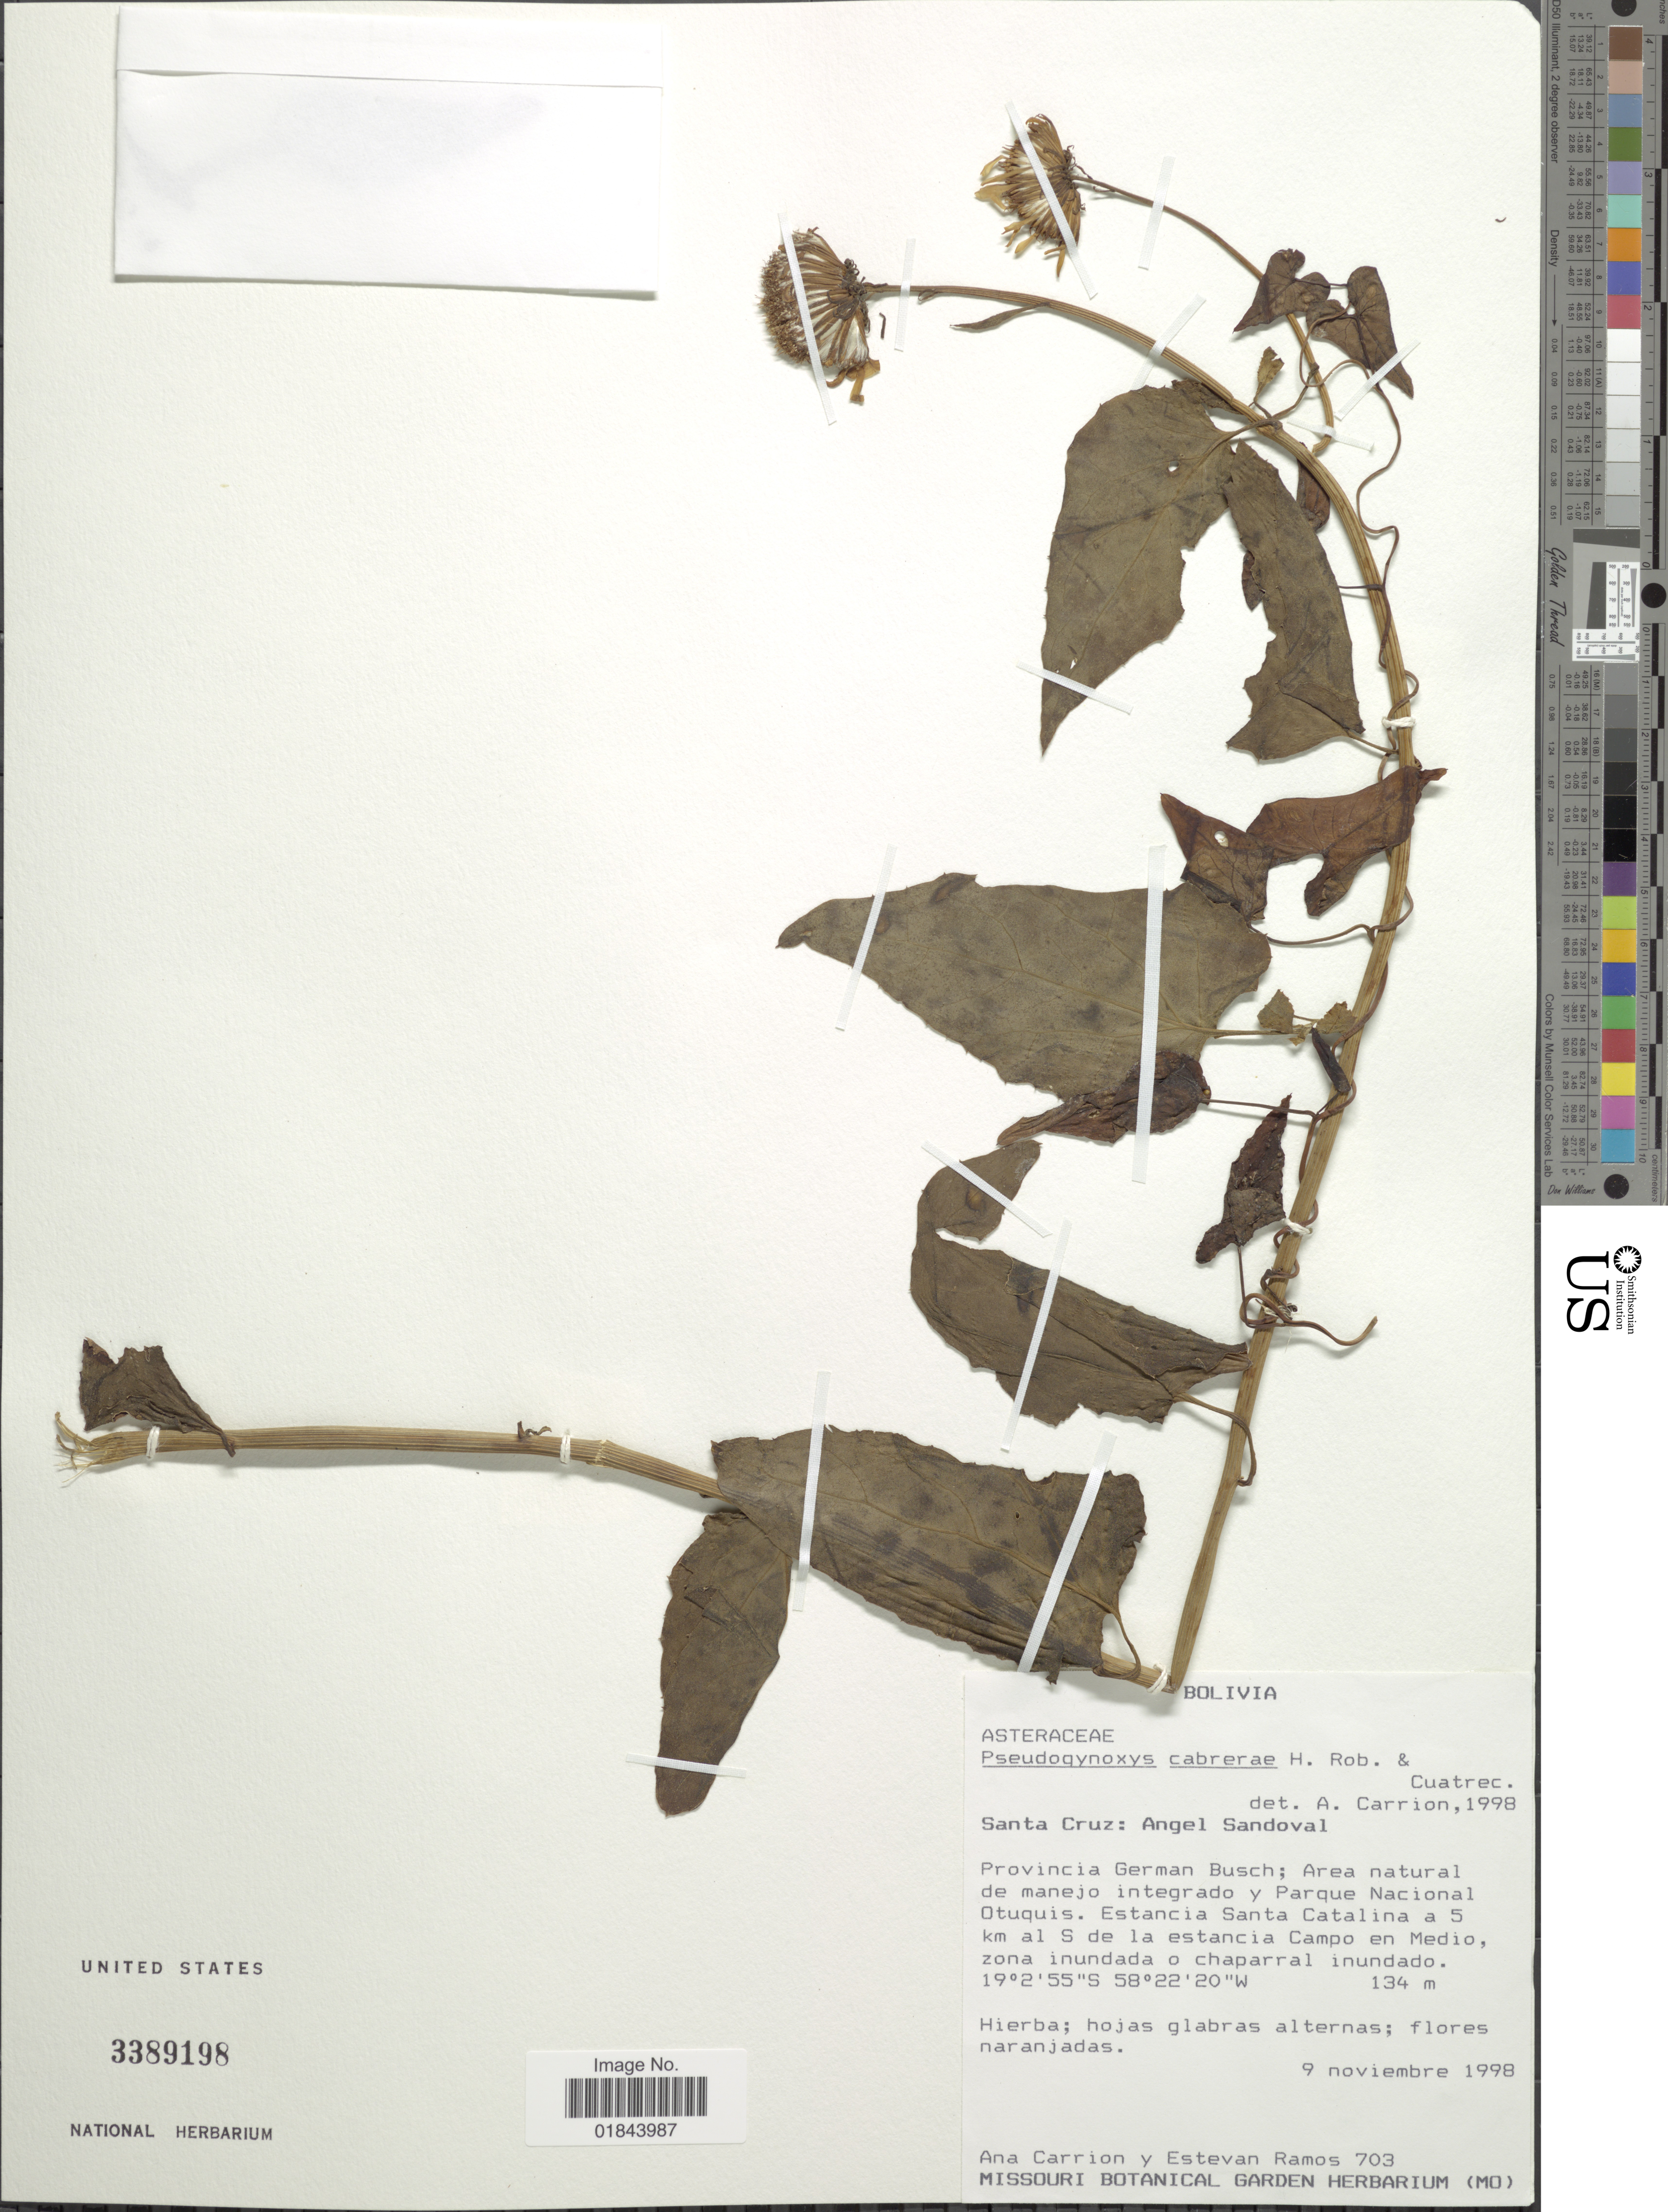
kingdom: Plantae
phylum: Tracheophyta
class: Magnoliopsida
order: Asterales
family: Asteraceae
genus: Pseudogynoxys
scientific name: Pseudogynoxys cabrerae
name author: H. Rob. & Cuatrec.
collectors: A. Carrion & E. Ramos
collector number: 703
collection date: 1998-11-09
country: Bolivia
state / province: Santa Cruz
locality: Angel Sandoval, Provincia German Busch; Area natural de manejo integrado y Parque Nacional Otuquis. Estancia Santa Catalina a 5 km al S de la estancia Campo en Medio, zona inundada o chaparral inundado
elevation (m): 134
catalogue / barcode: US 3389198